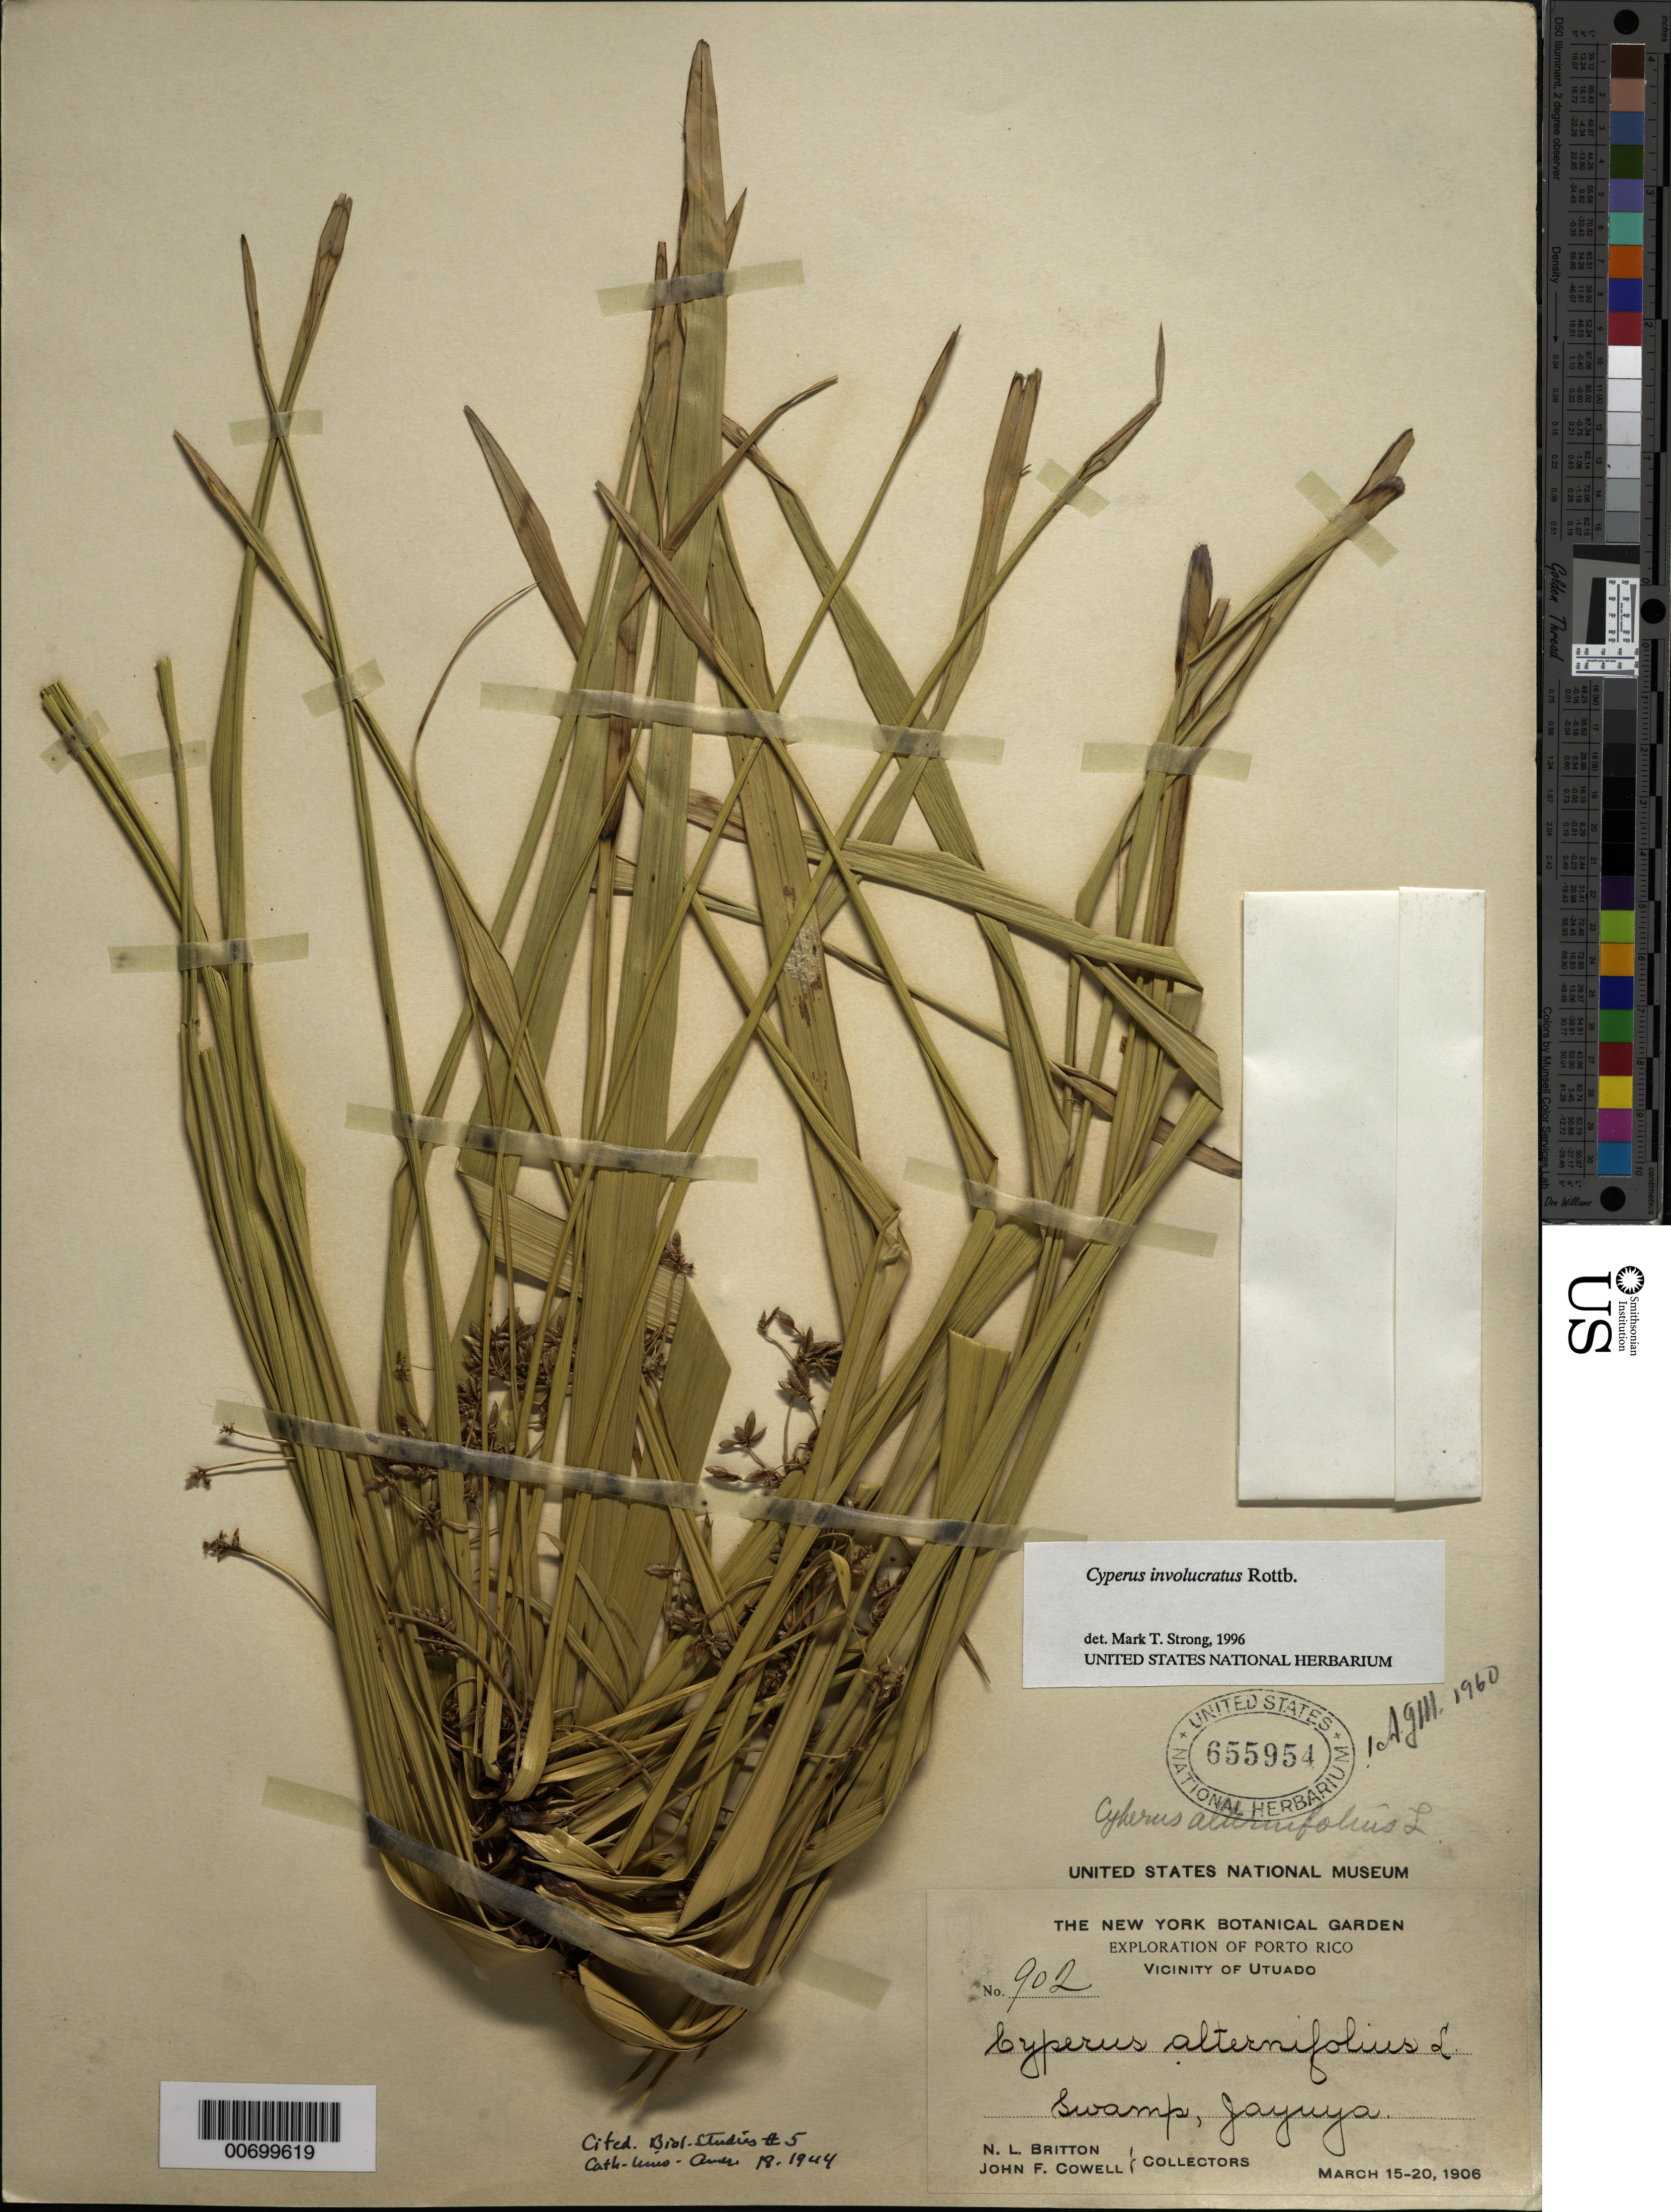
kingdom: Plantae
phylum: Tracheophyta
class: Liliopsida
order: Poales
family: Cyperaceae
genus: Cyperus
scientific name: Cyperus involucratus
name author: Rottb.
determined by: Strong, M. T., (US), Smithsonian Institution - National Museum of Natural History (UNITED STATES)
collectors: N. Britton & J. F. Cowell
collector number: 902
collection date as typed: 15 Mar 1906 to 20 Mar 1906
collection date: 1906-03-15/1906-03-20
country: Puerto Rico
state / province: Utuado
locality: Vicinity of Utuado, Jayuya.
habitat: Swamp.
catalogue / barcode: US 655954